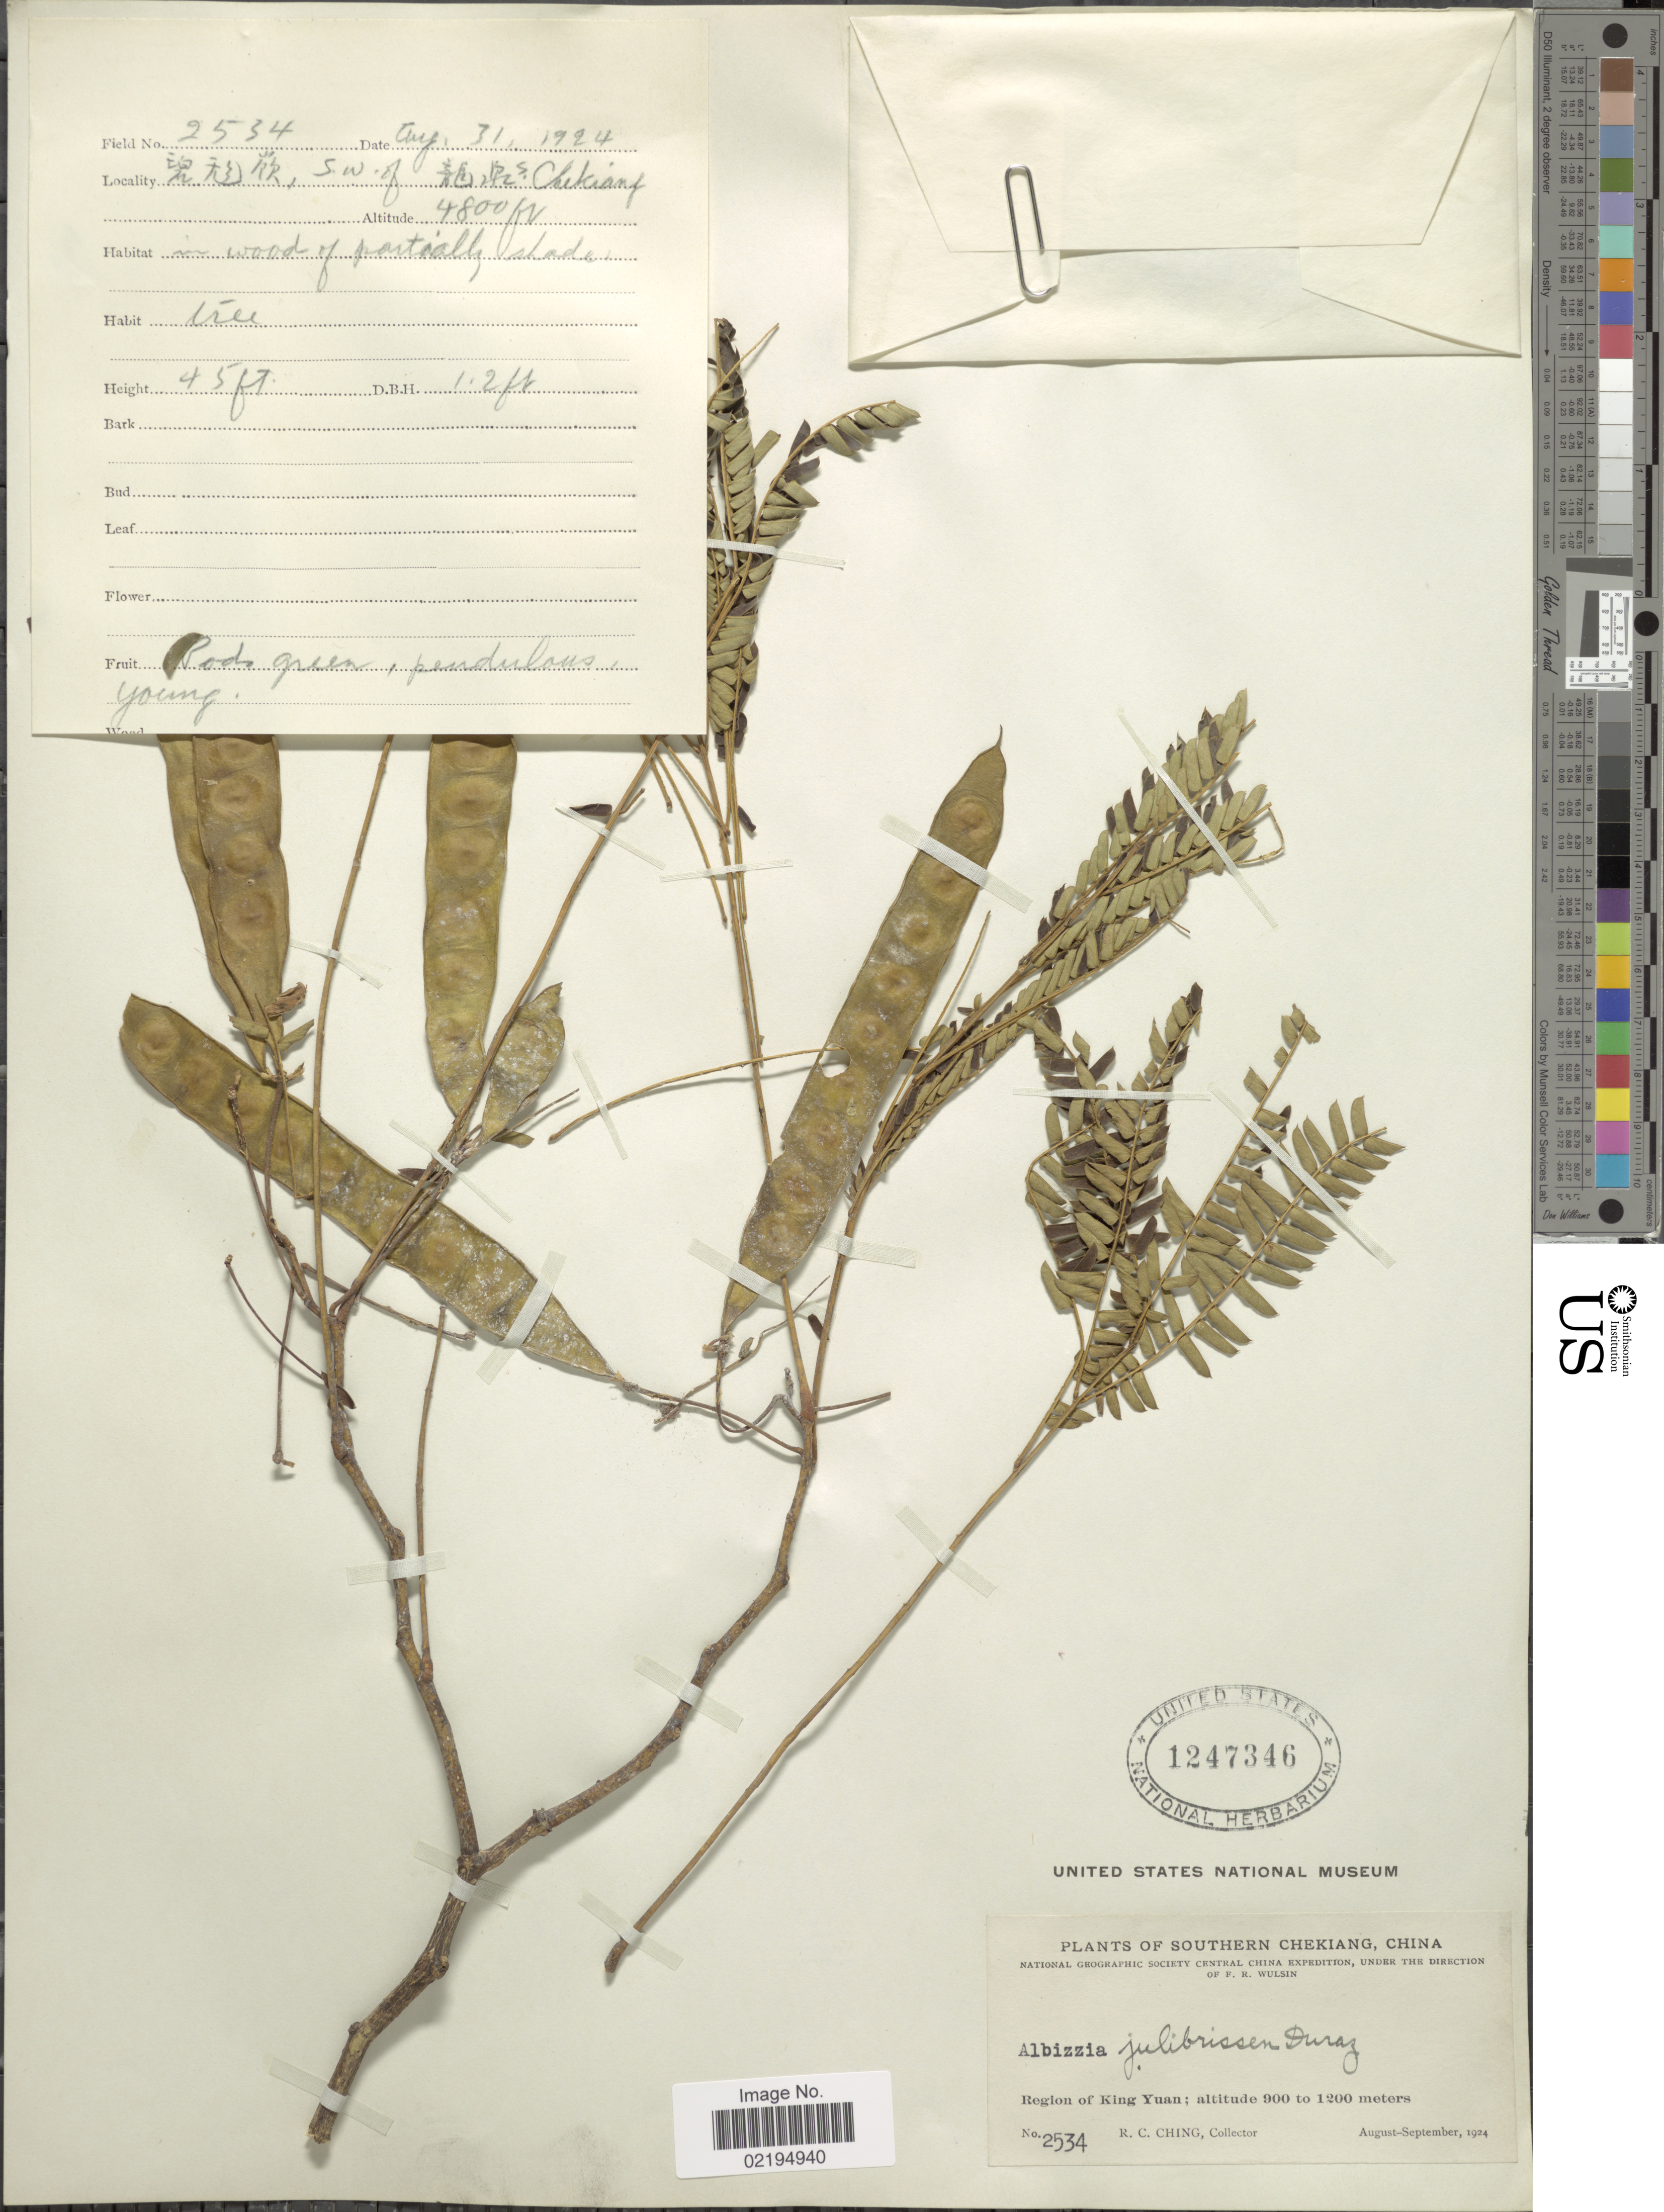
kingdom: Plantae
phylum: Tracheophyta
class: Magnoliopsida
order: Fabales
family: Fabaceae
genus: Albizia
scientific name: Albizia julibrissin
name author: Durazz.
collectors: R. C. Ching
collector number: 2534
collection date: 1924-08/1924-09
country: China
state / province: Zhejiang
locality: Southern Chekiang, region of King Yuan.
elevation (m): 900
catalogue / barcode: US 1247346